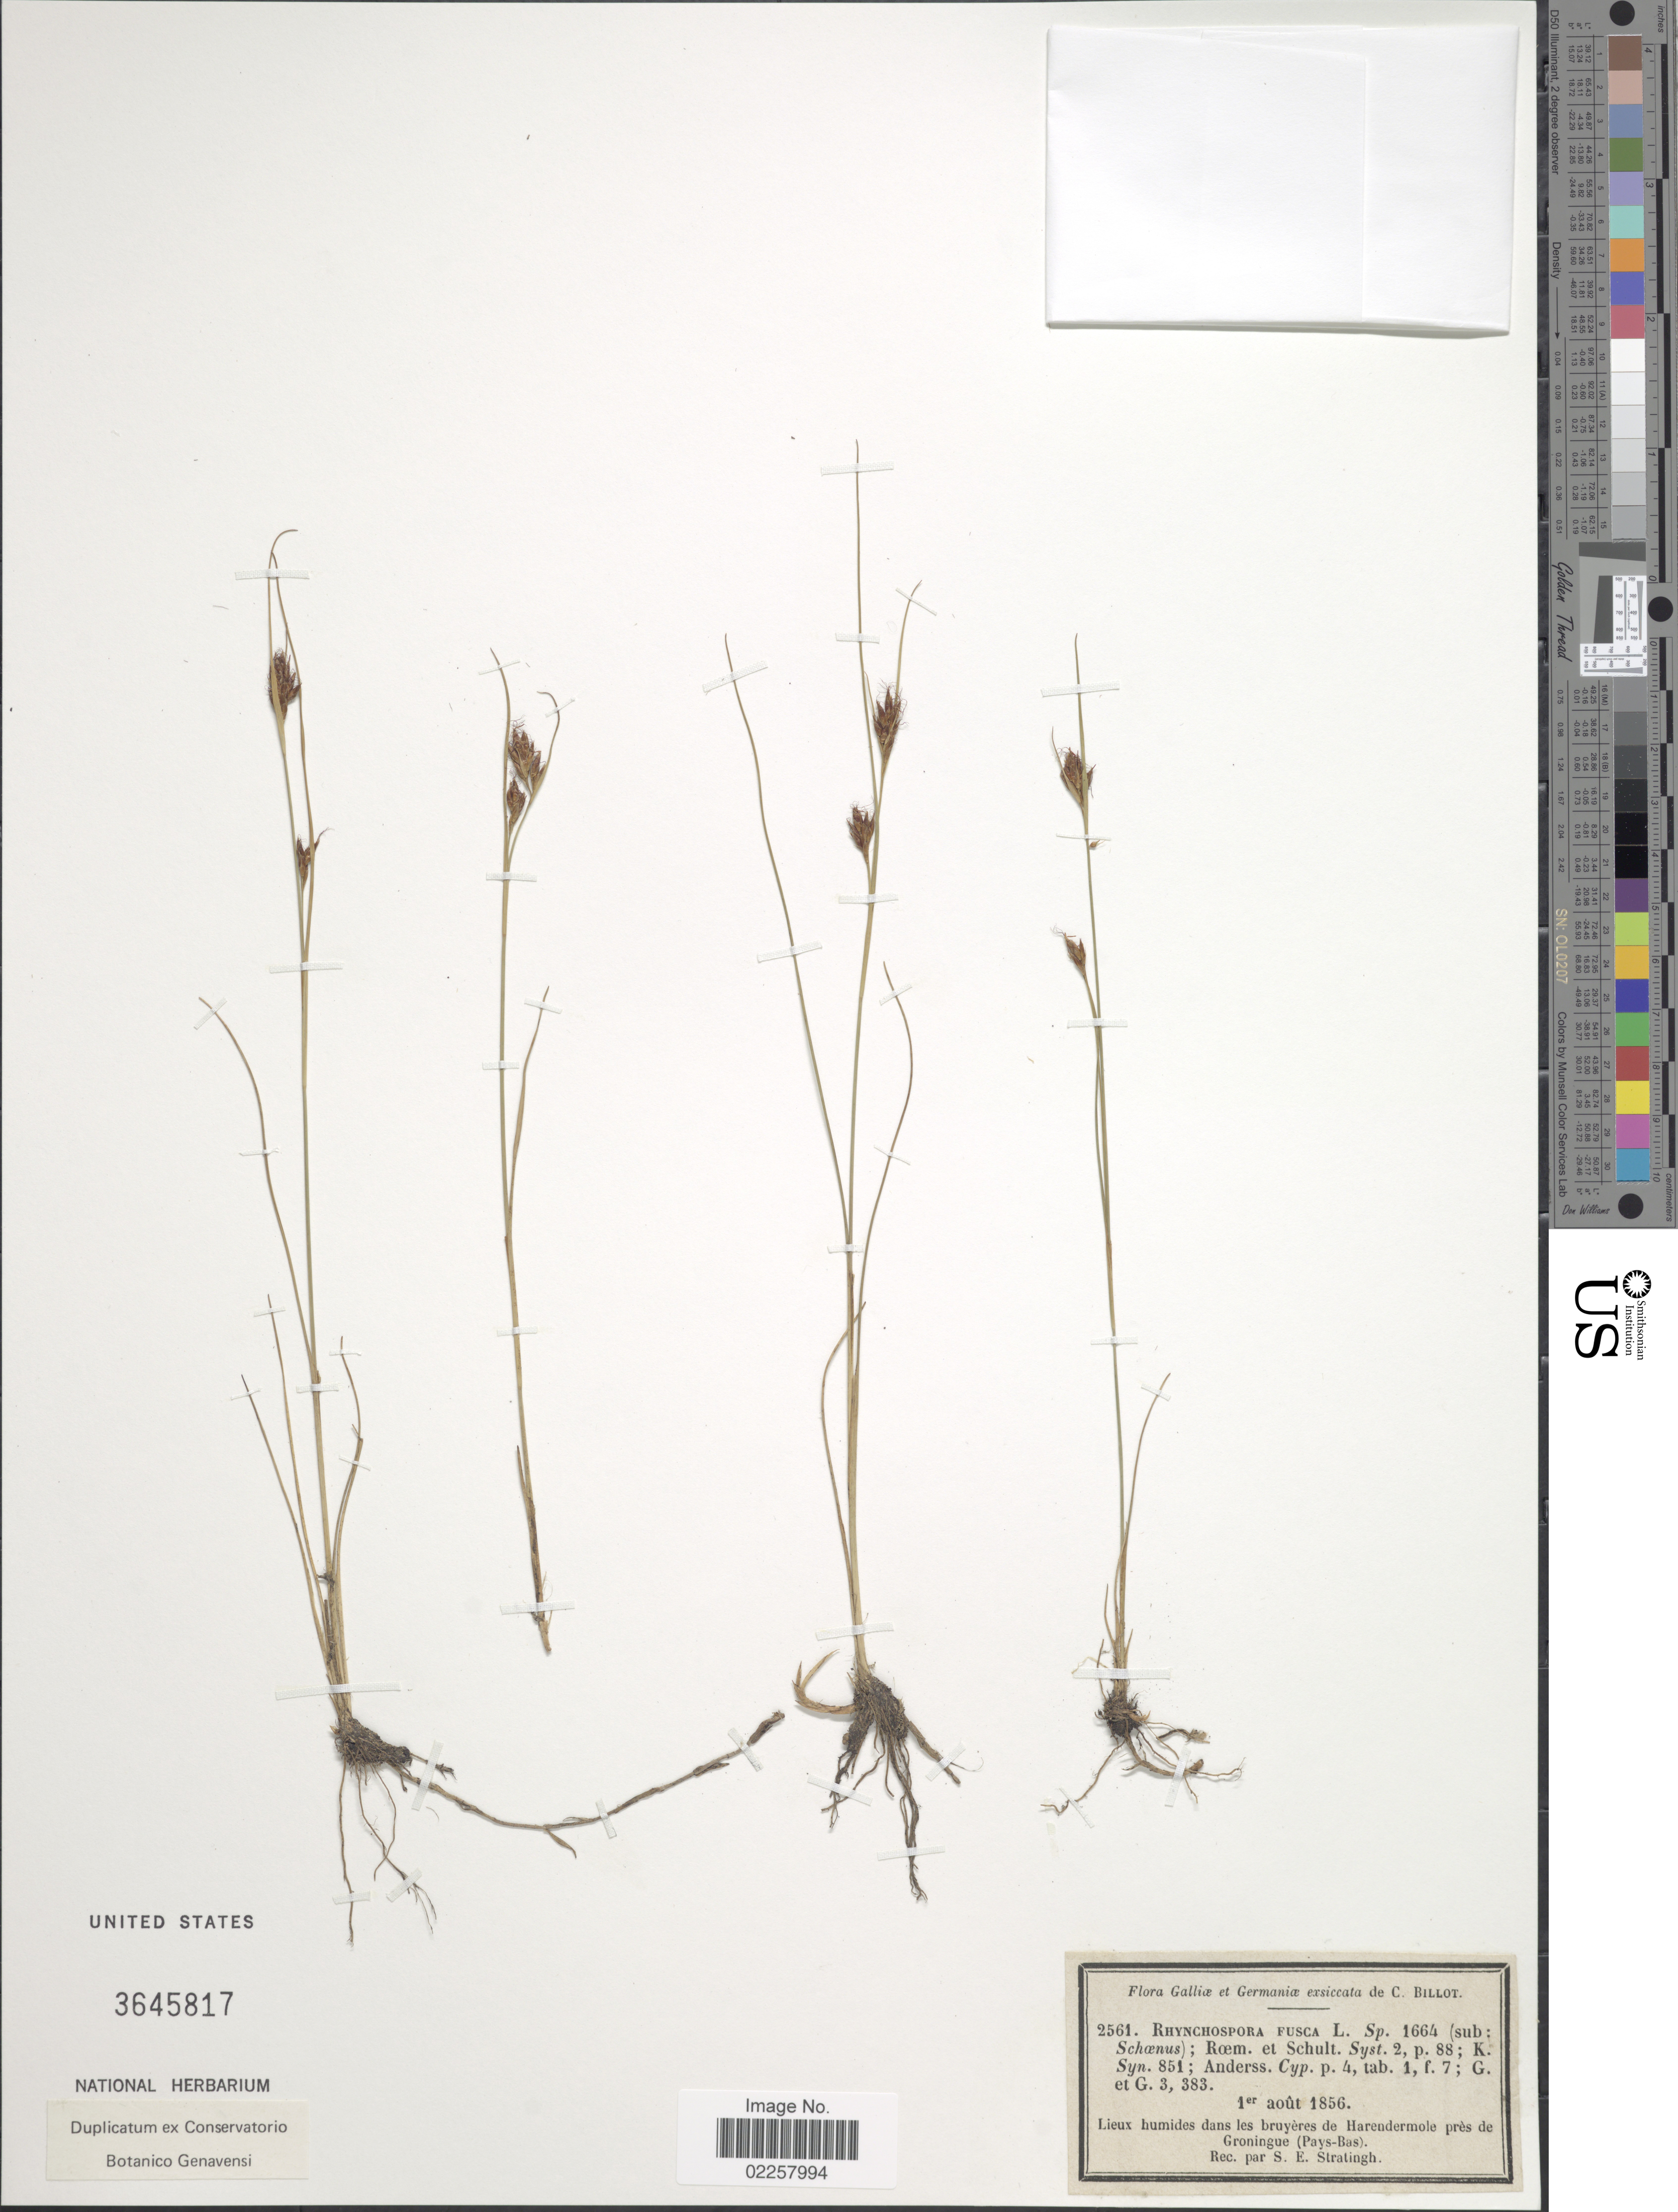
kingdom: Plantae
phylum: Tracheophyta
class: Liliopsida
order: Poales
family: Cyperaceae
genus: Rhynchospora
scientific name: Rhynchospora fusca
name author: (L.) W.T. Aiton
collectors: S. Stratingh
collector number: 2561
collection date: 1856-08-01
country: Netherlands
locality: Galliae et Germaniae, Lieux humides dans les bruyeres de Harendermole pres de Groningue (Pays-Bas)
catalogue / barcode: US 3645817